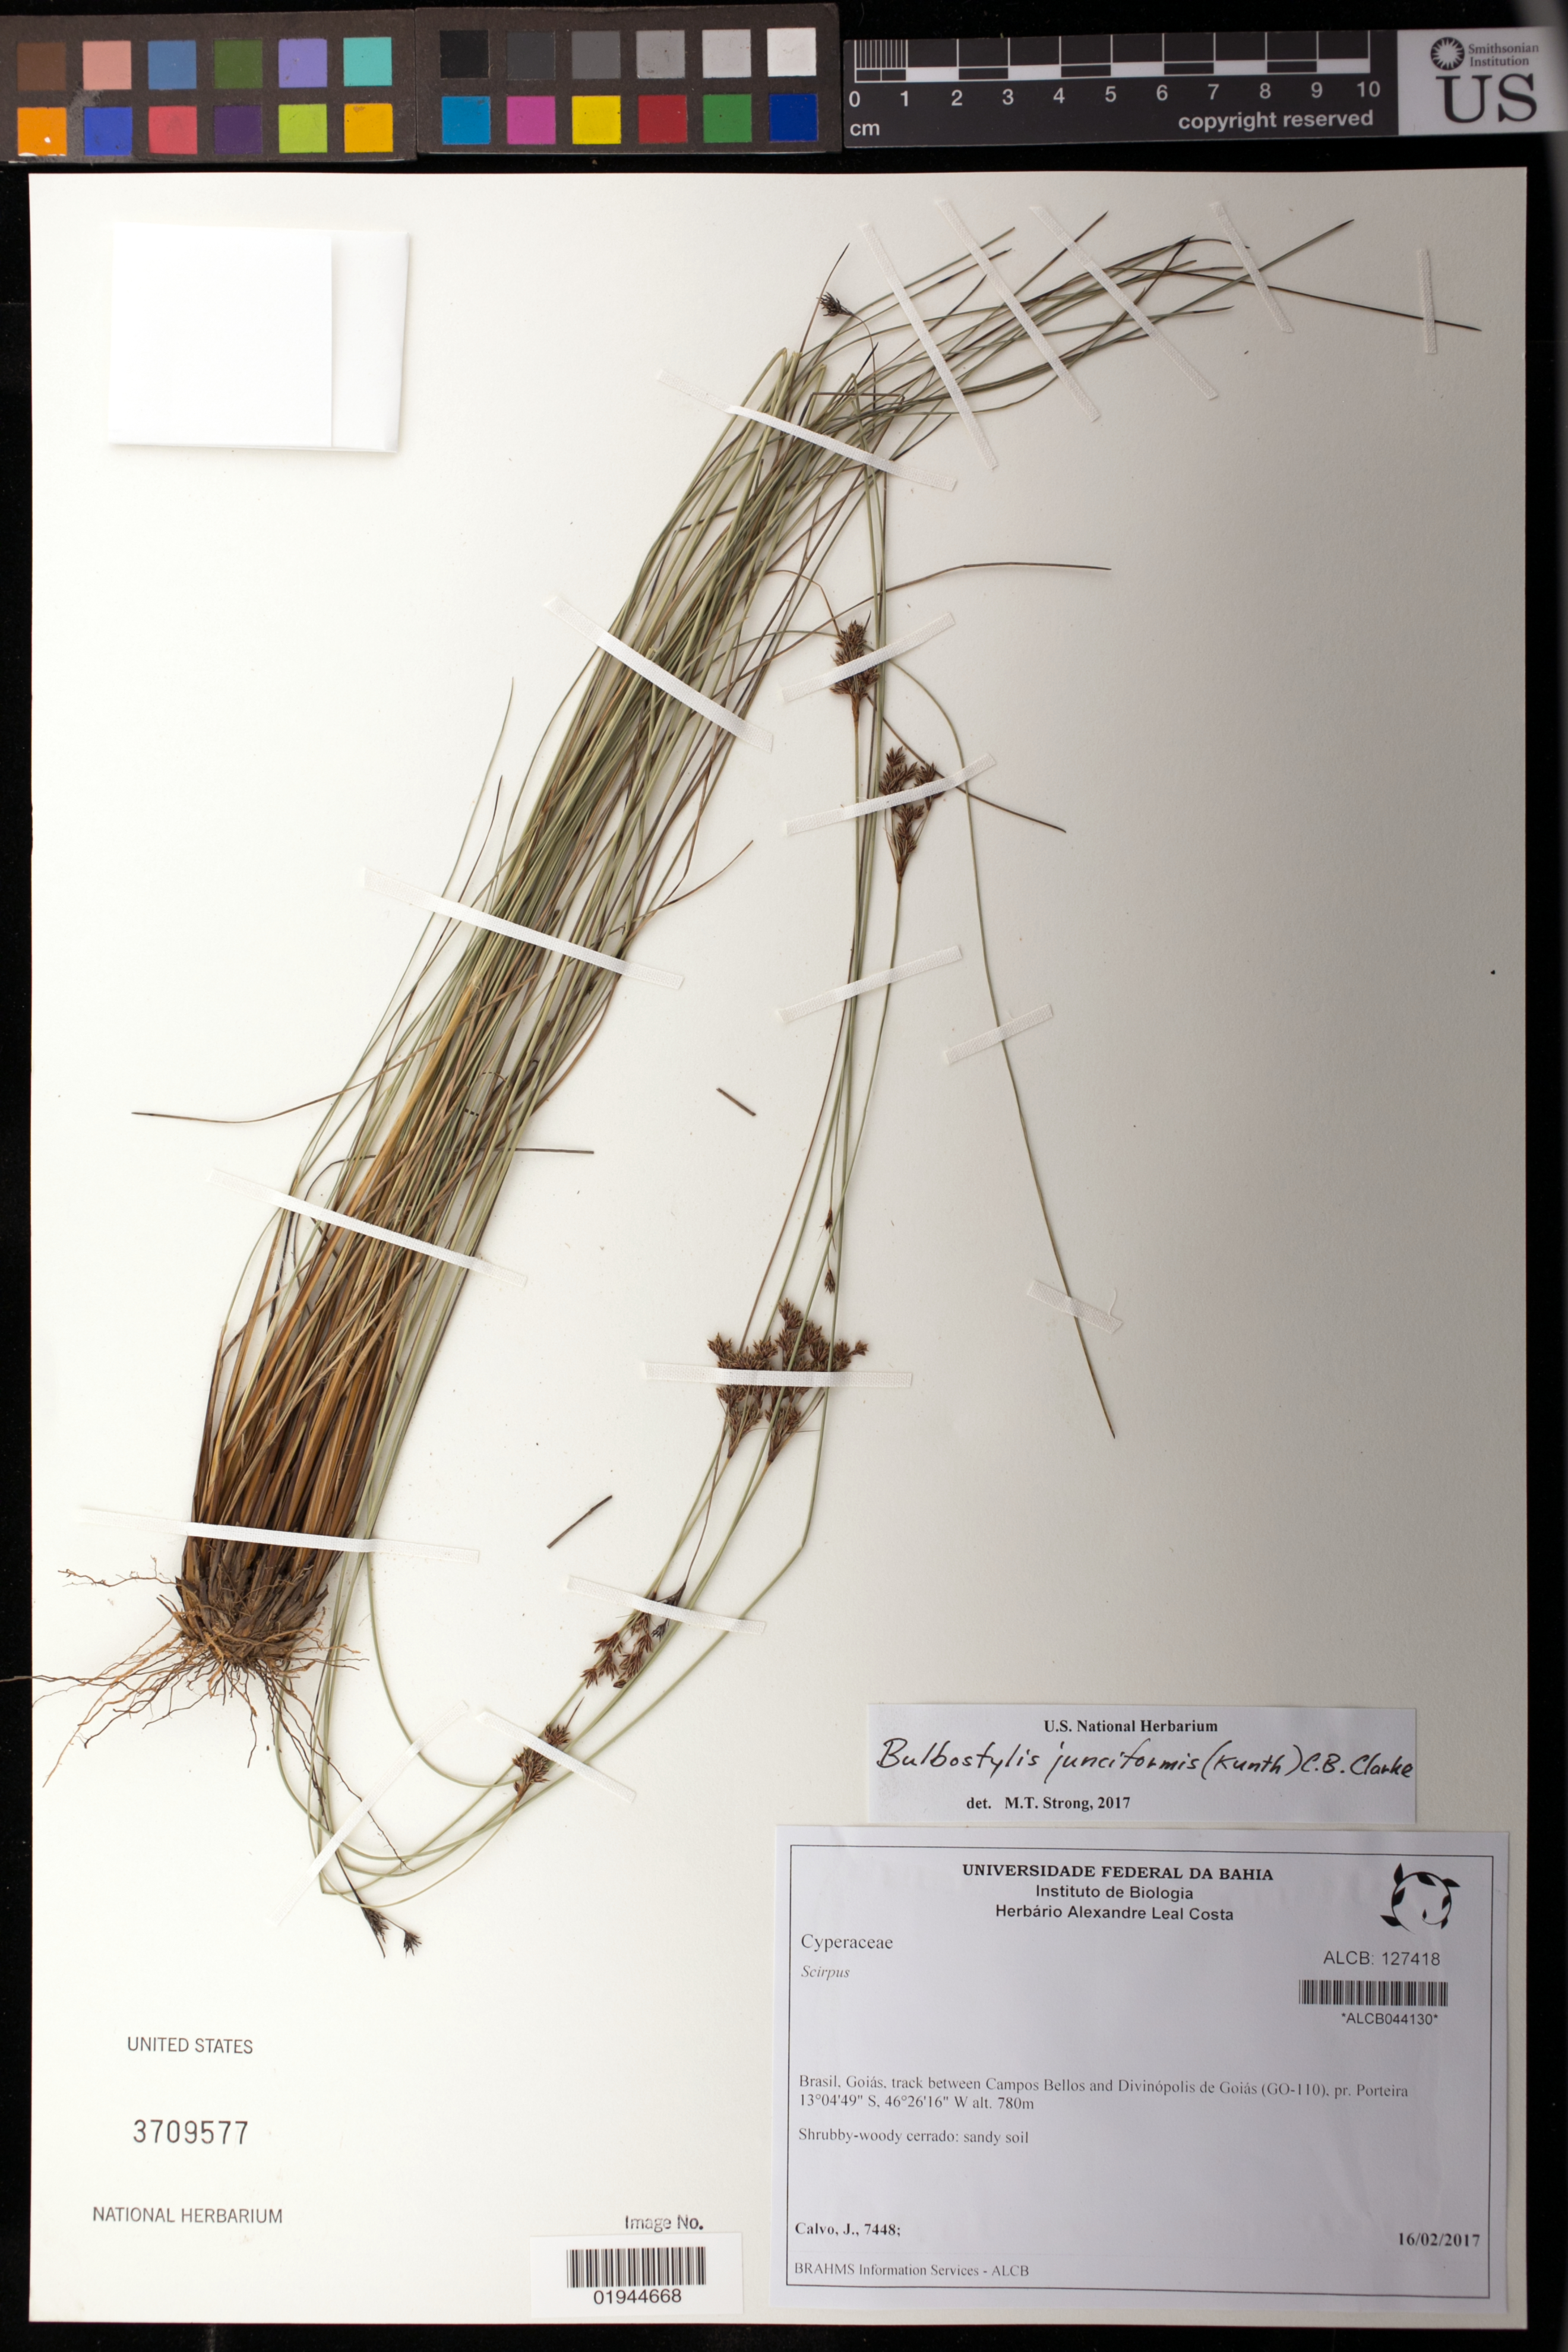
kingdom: Plantae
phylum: Tracheophyta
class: Liliopsida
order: Poales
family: Cyperaceae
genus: Bulbostylis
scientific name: Bulbostylis junciformis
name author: (Kunth) C.B. Clarke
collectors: J. Calvo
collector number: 7448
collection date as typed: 16/02/2017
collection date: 2017-02-16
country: Brazil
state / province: Goiás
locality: Track between Campos Bellos and Divinopolis de Goias (GO-110), pr. Porteira.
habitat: shrubby-woody cerrado, sandy soil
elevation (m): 780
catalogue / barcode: US 3709577